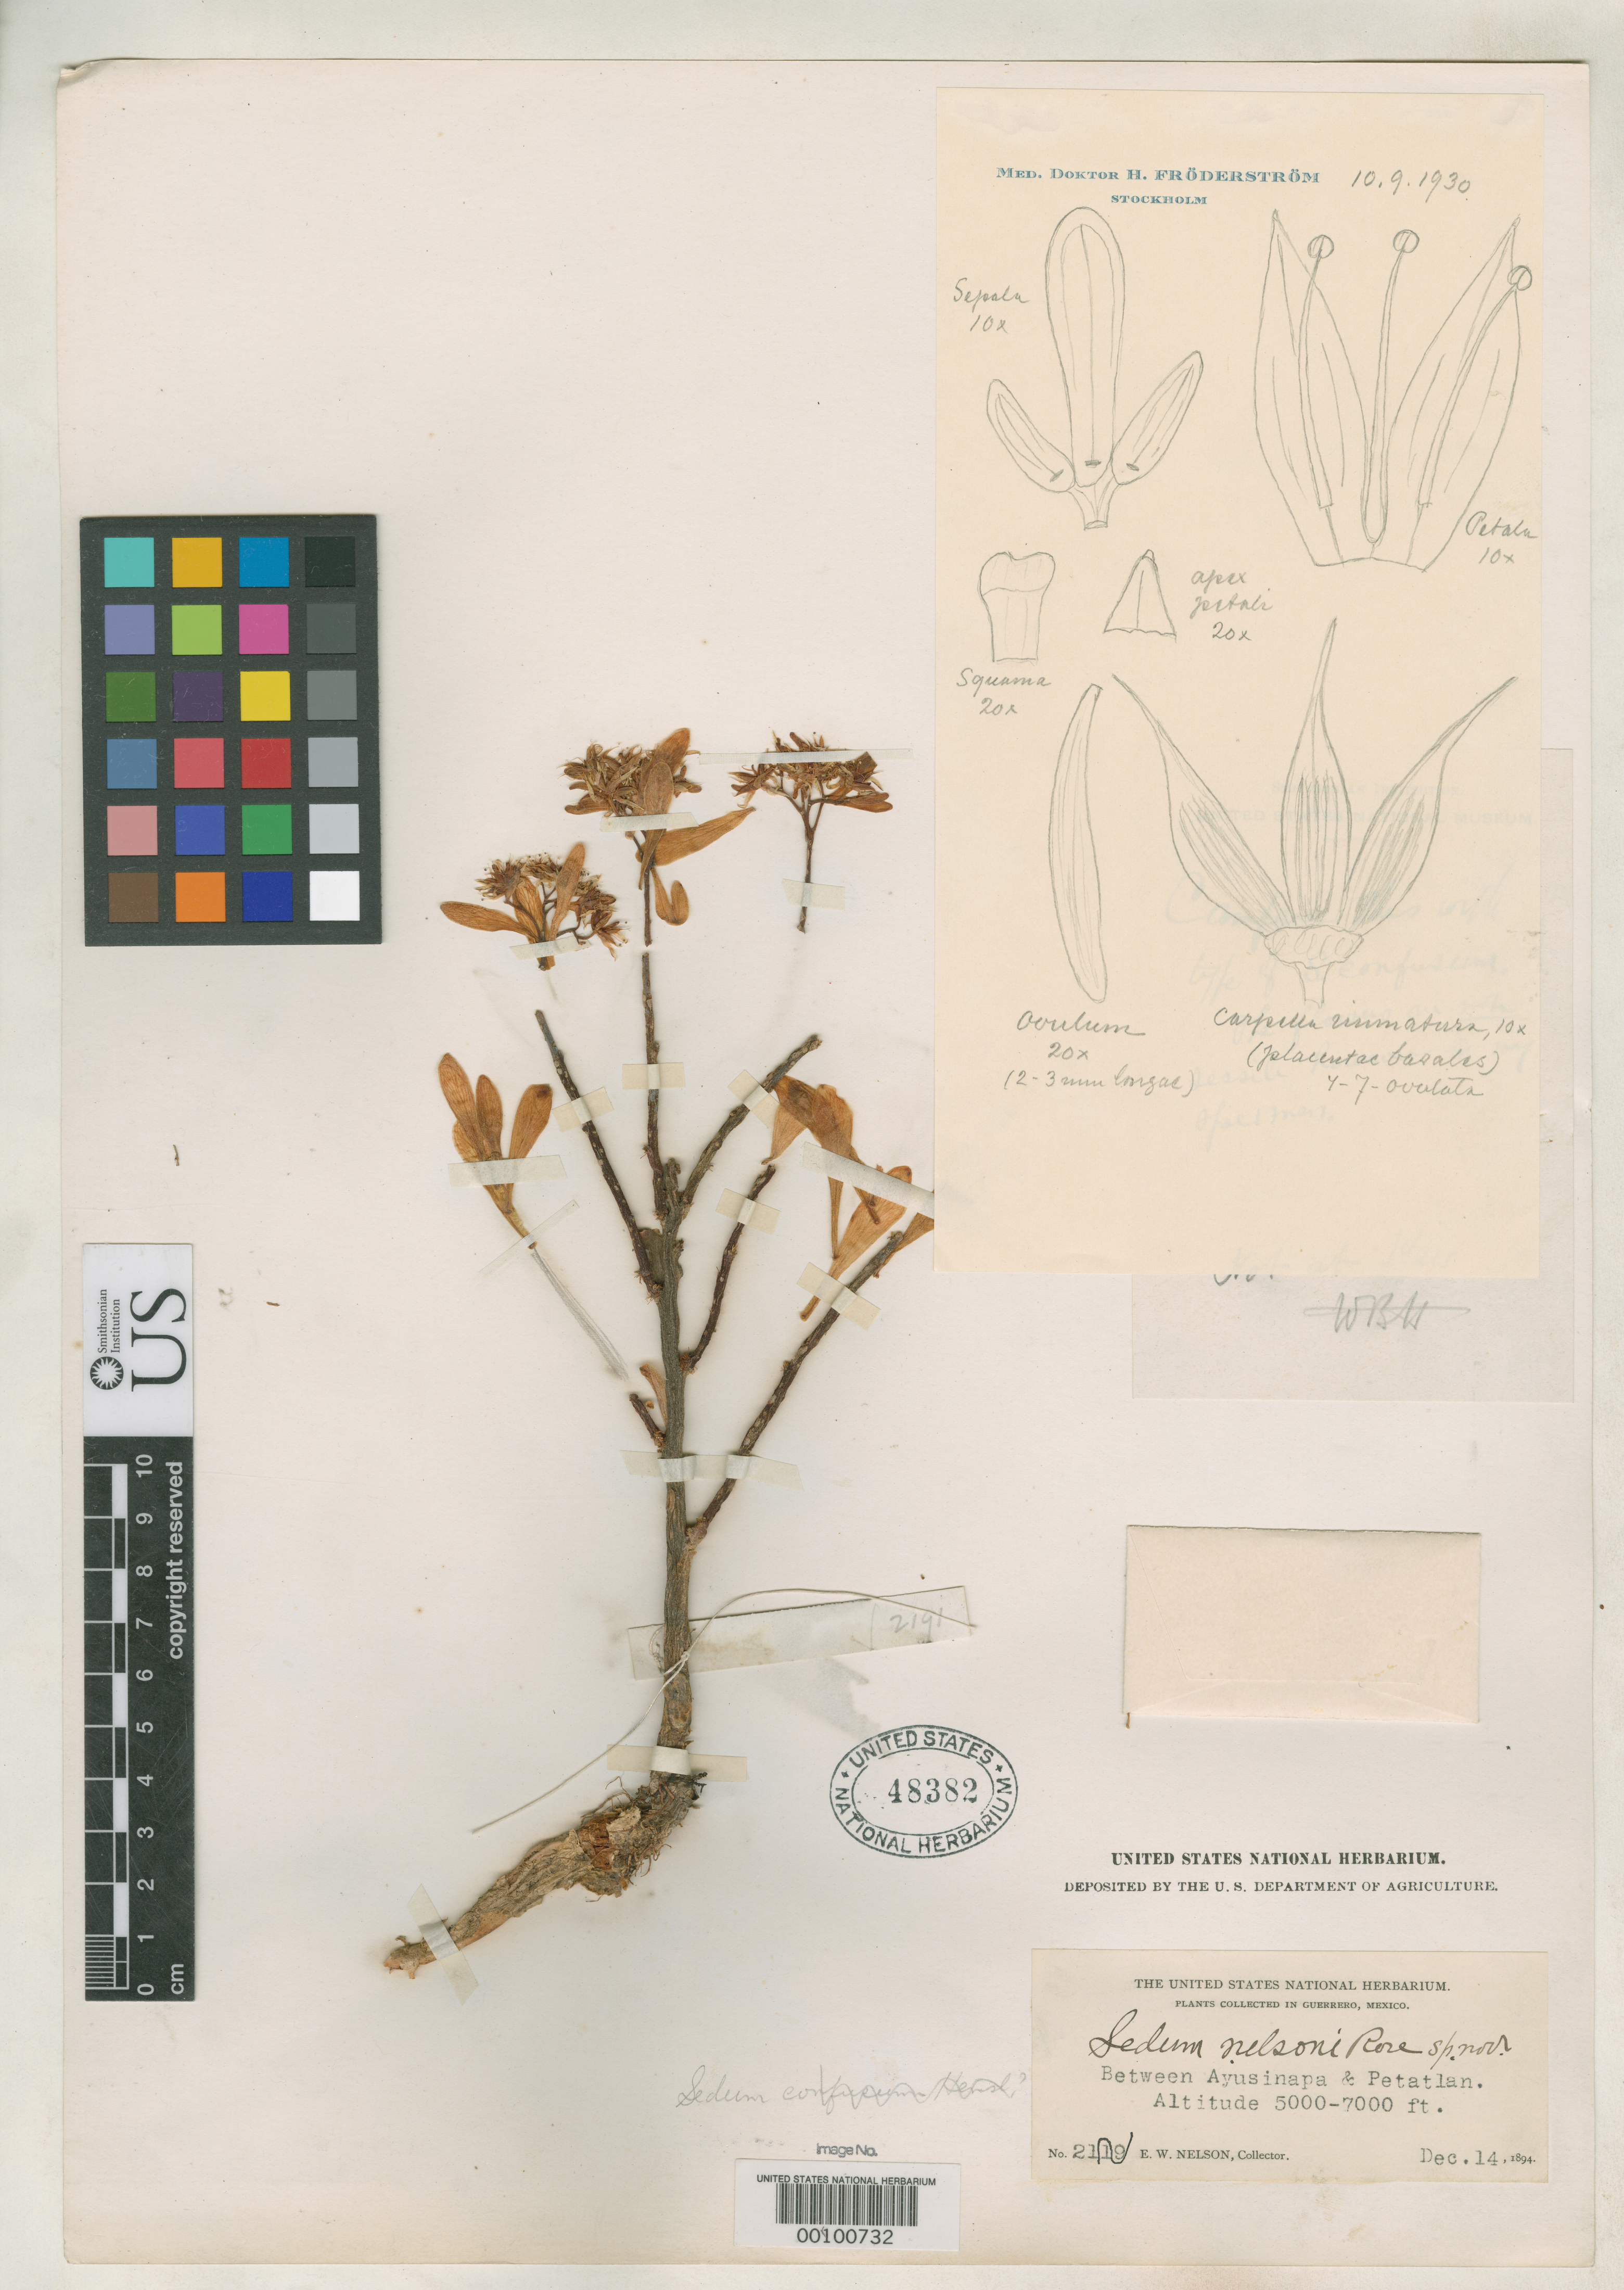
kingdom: Plantae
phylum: Tracheophyta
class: Magnoliopsida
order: Saxifragales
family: Crassulaceae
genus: Sedum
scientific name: Sedum nelsonii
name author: Rose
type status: Holotype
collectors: E. W. Nelson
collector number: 2191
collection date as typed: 14 Dec 1894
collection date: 1894-12-14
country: Mexico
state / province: Guerrero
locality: Road between Ayusinapa and Petatlan.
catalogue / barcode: US 48382